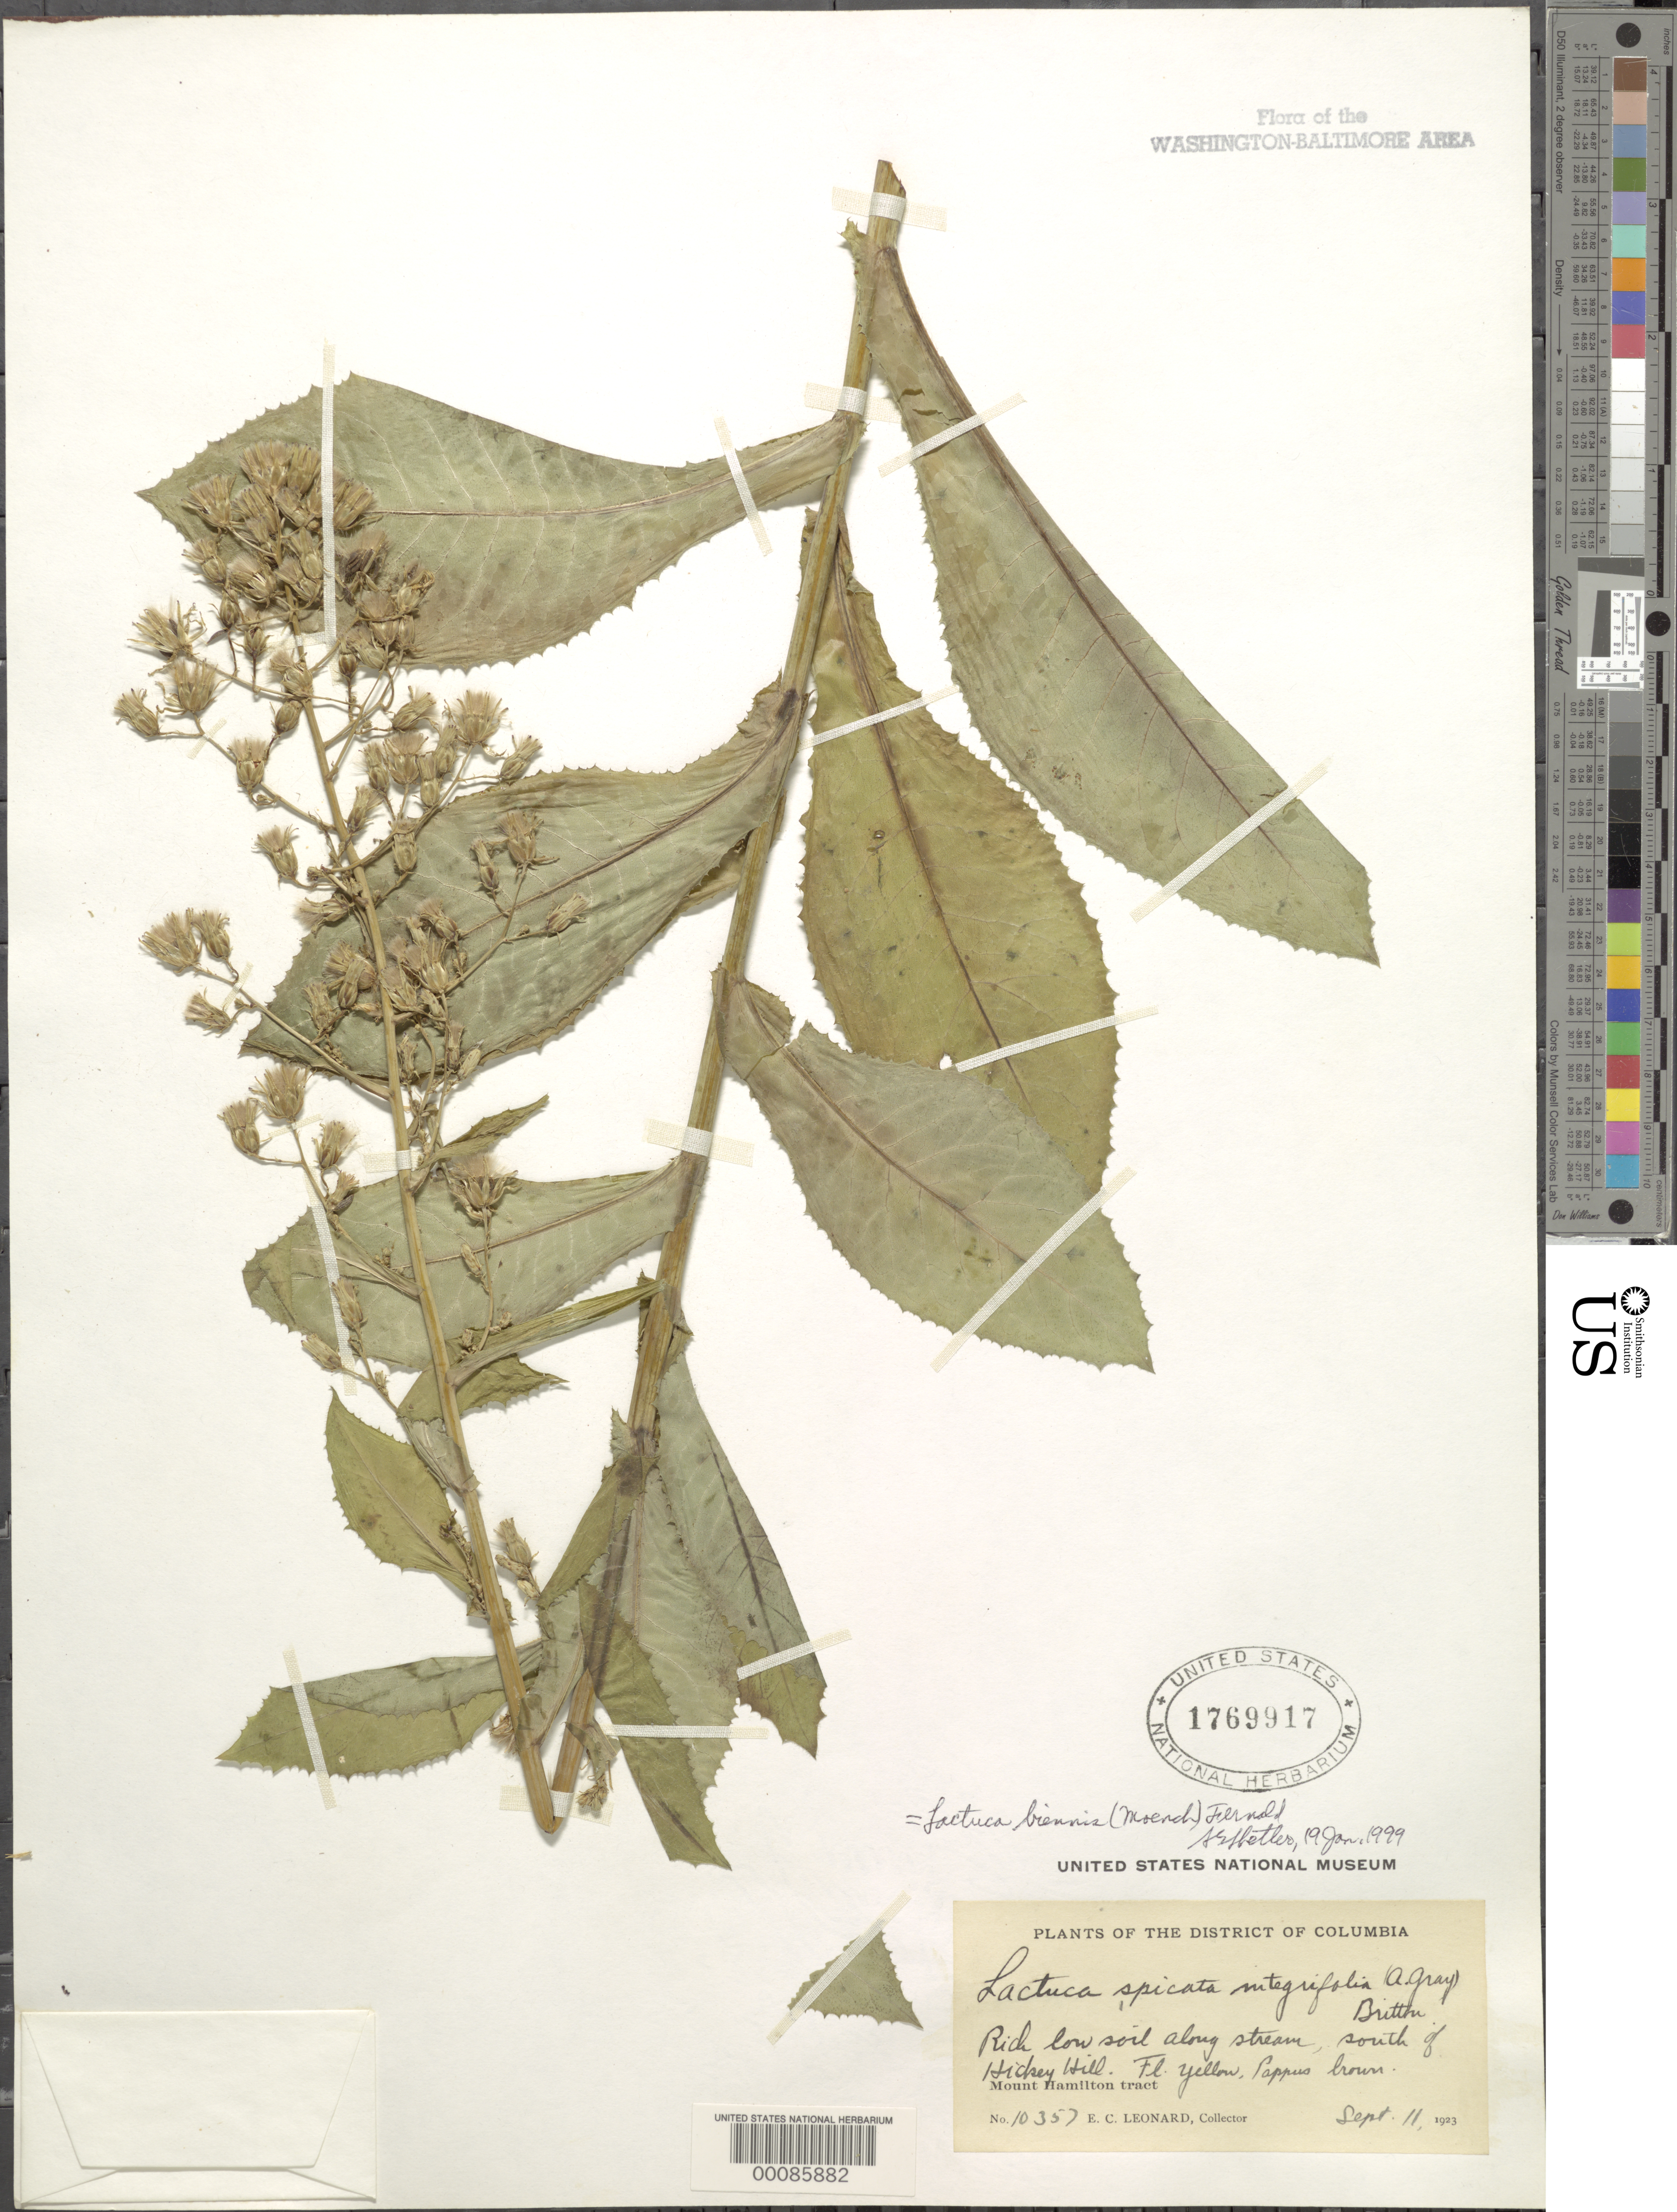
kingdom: Plantae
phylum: Tracheophyta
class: Magnoliopsida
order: Asterales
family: Asteraceae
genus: Lactuca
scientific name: Lactuca biennis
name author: (Moench) Fernald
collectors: E. C. Leonard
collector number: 10357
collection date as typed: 11 Sep 1923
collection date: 1923-09-11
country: United States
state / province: District of Columbia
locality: South of Hickey Hill Mount Hamilton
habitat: Along stream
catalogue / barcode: US 1769917